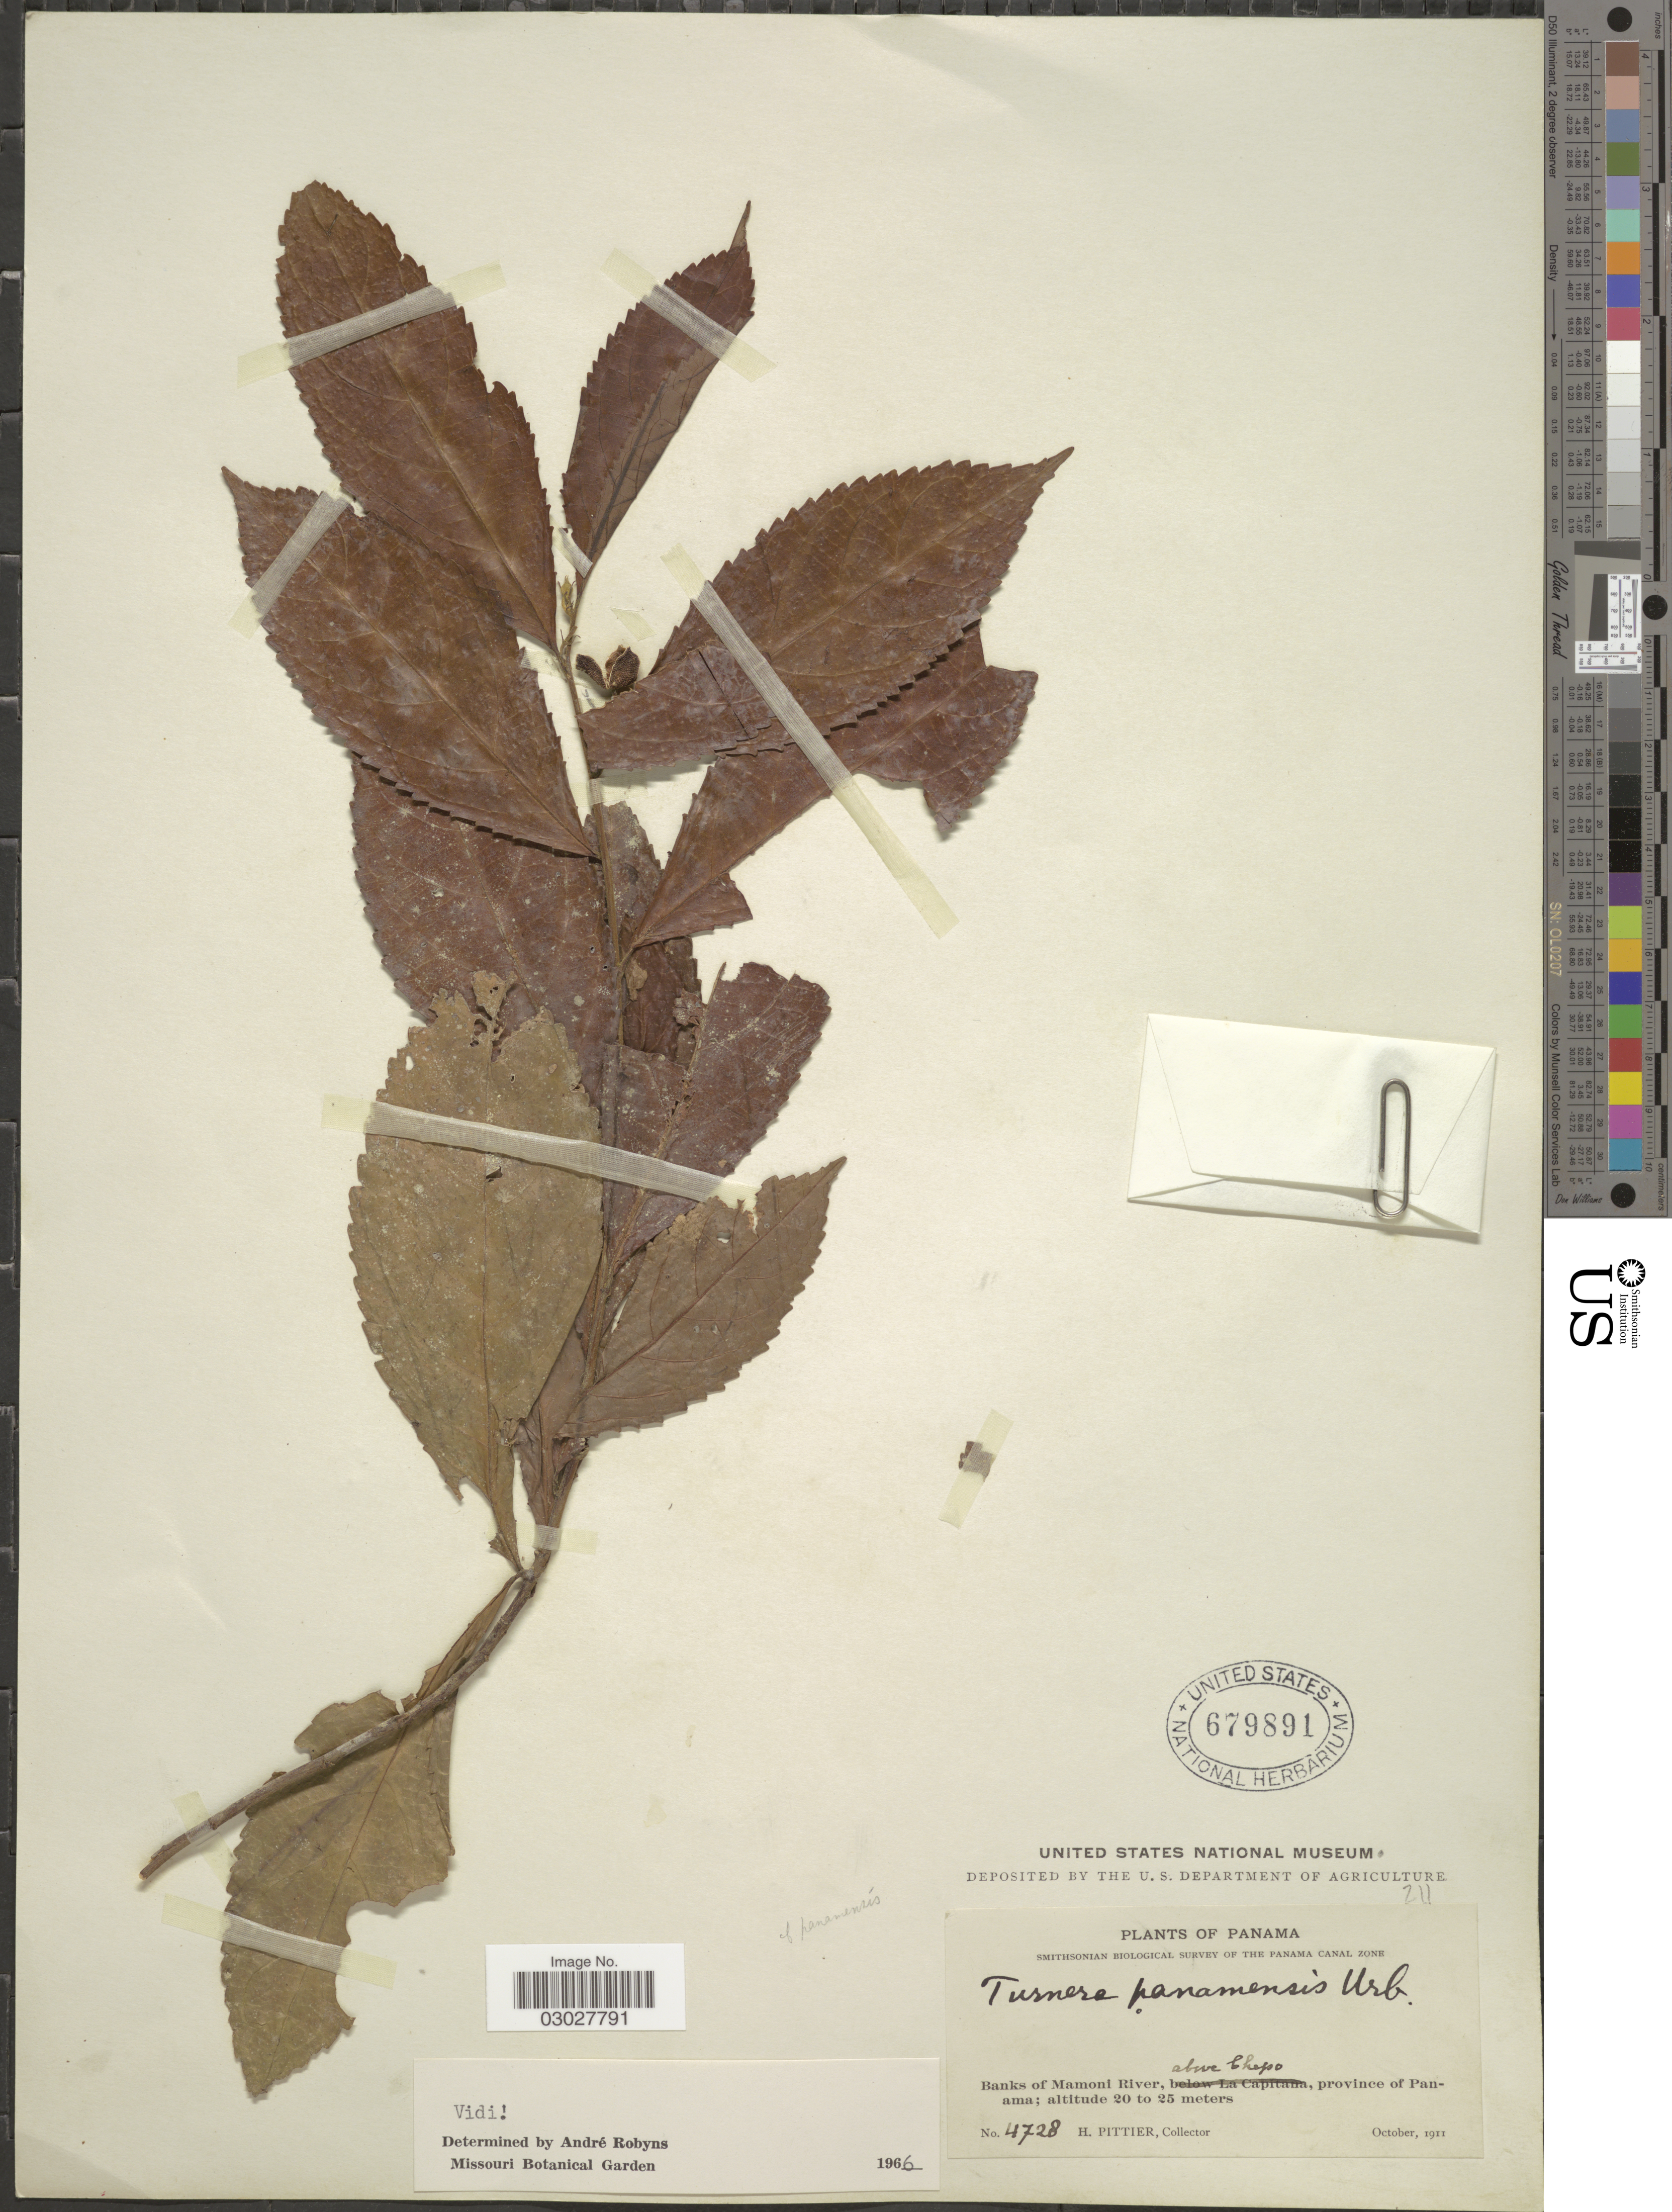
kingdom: Plantae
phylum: Tracheophyta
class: Magnoliopsida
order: Malpighiales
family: Turneraceae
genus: Turnera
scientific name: Turnera panamensis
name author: Urb.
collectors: H. F. Pittier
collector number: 4728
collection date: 1911-10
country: Panama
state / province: Panamá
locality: Banks of Mamoni River, above Chapo.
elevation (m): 20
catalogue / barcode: US 679891